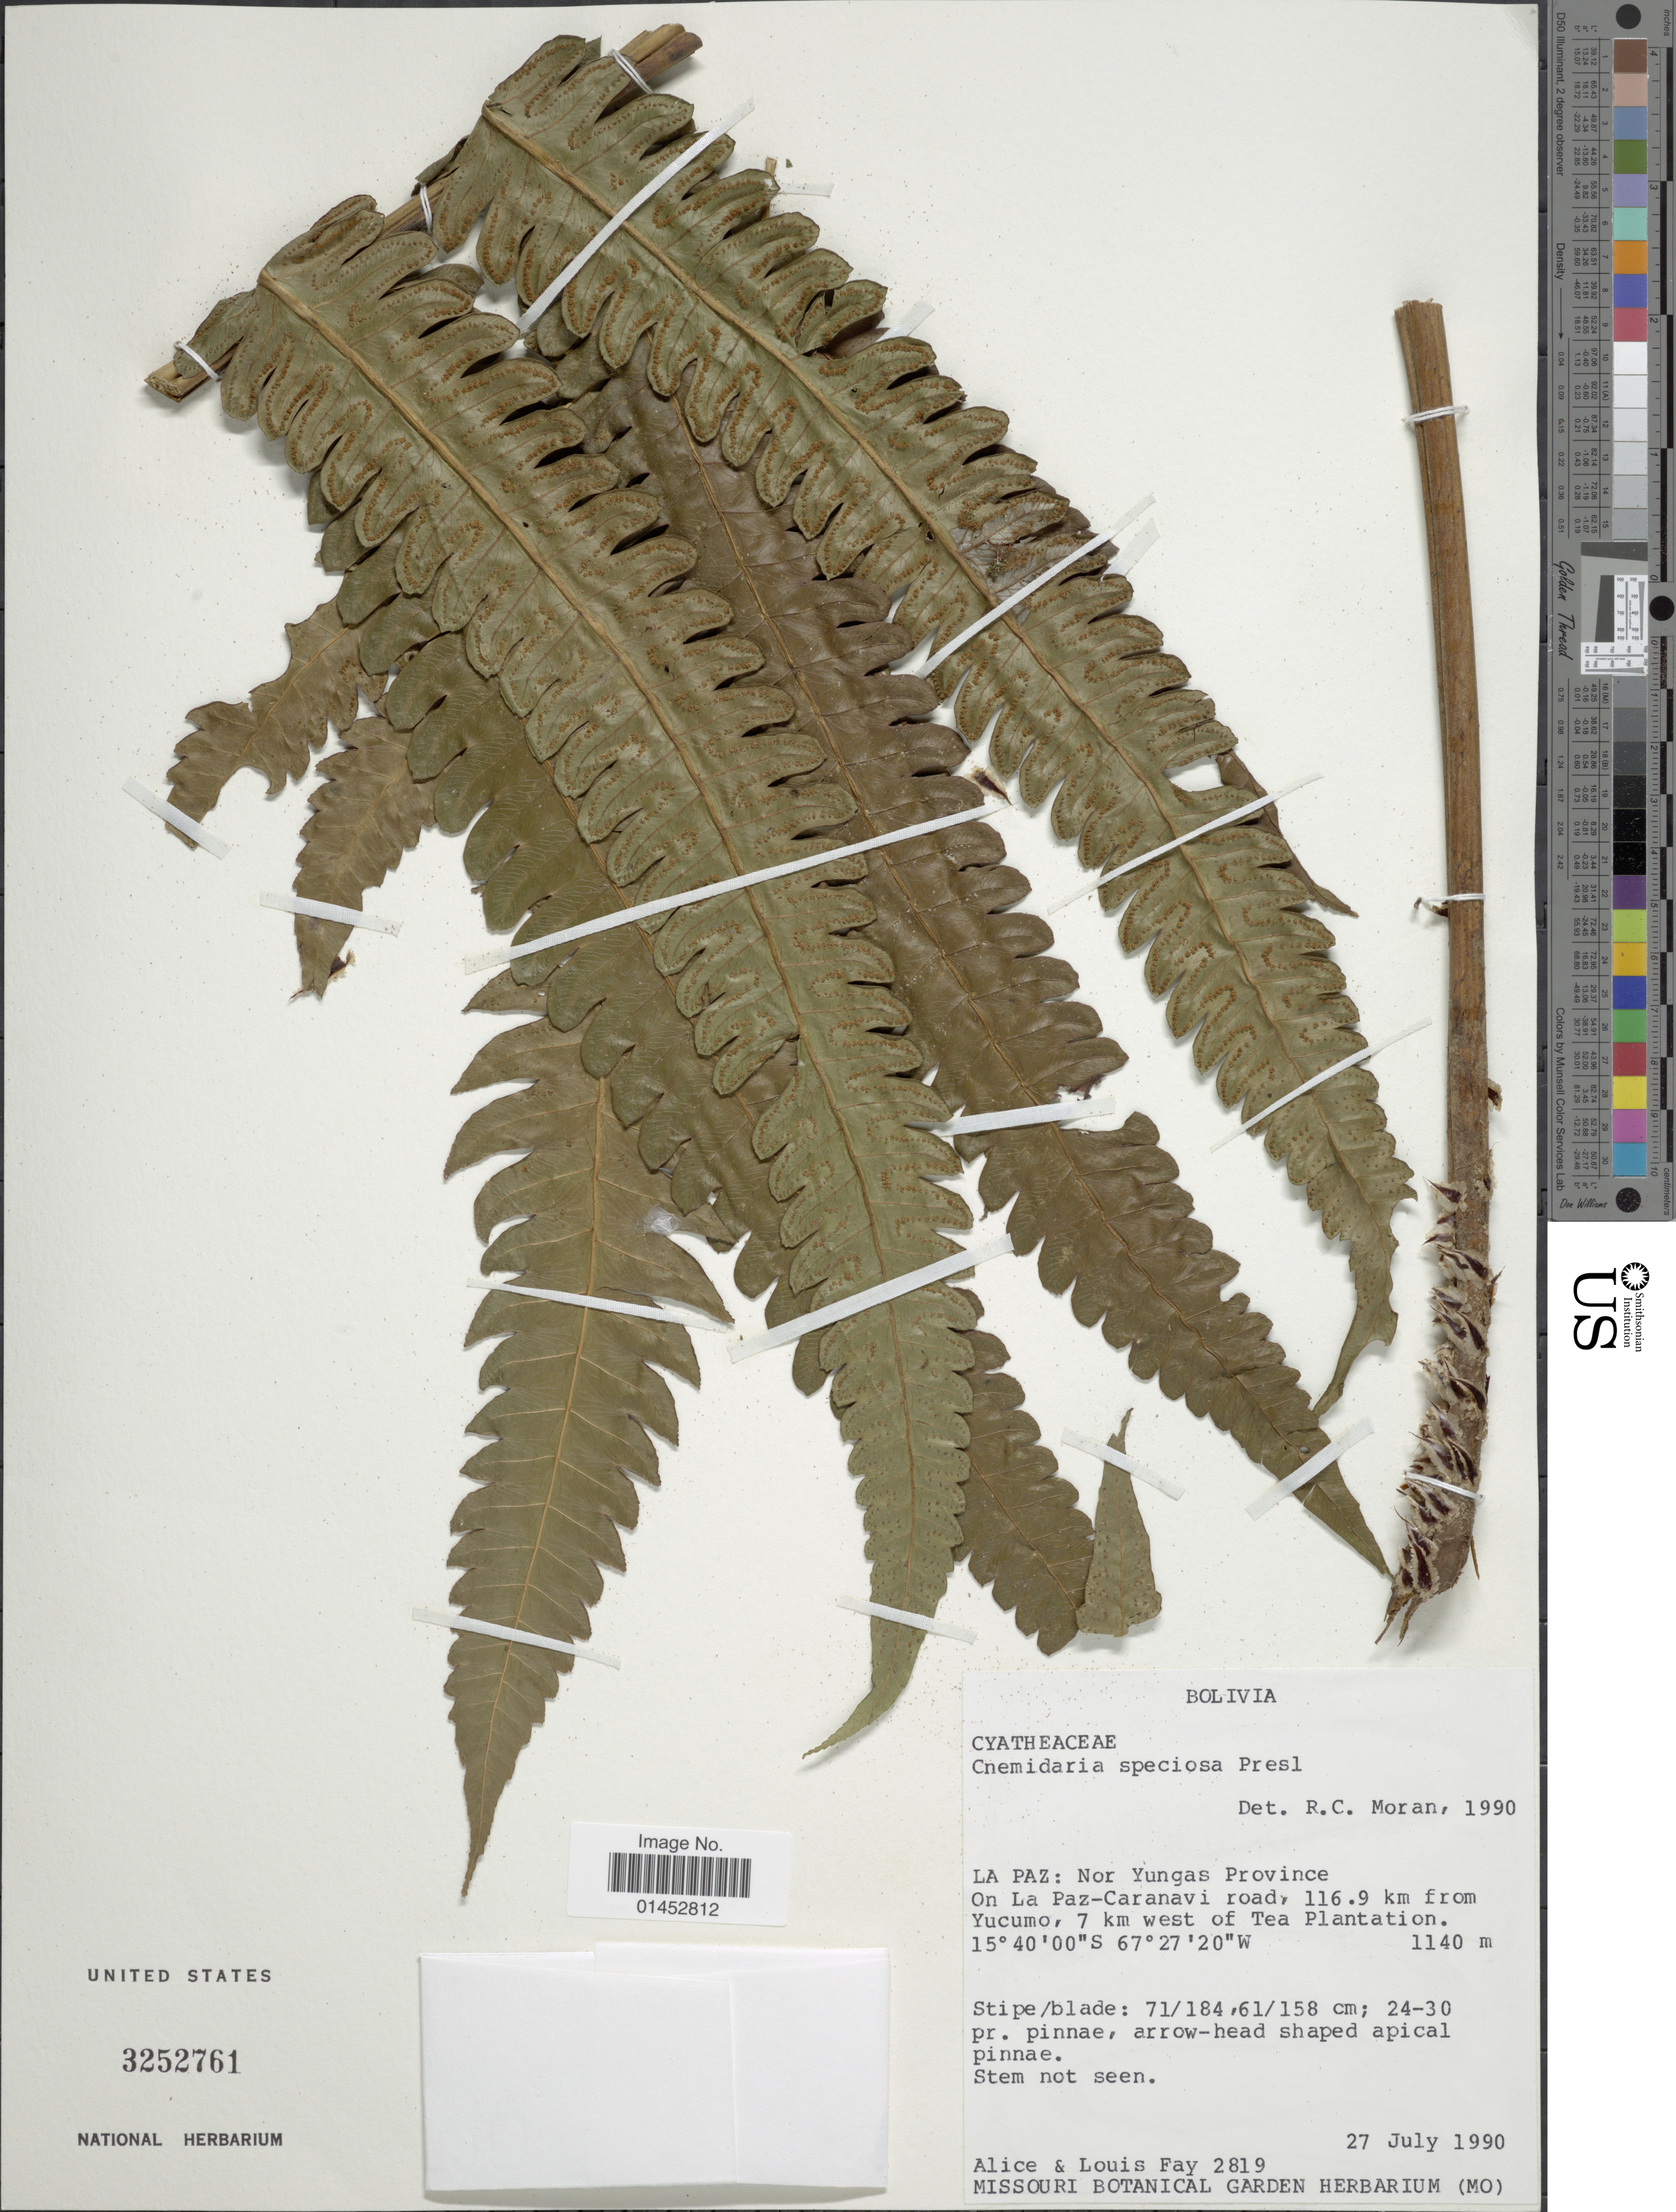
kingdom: Plantae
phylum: Tracheophyta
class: Polypodiopsida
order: Cyatheales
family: Cyatheaceae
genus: Cyathea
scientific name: Cyathea speciosa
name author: Humb. & Bonpl. ex Willd.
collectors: A. Fay & L. Fay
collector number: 2819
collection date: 1990-07-27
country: Bolivia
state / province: La Paz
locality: Nor Yungas Province On La Paz-Caranavi road, 116.9 km from Yucumo, 7 km west of Tea Plantation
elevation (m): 1140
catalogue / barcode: US 3252761